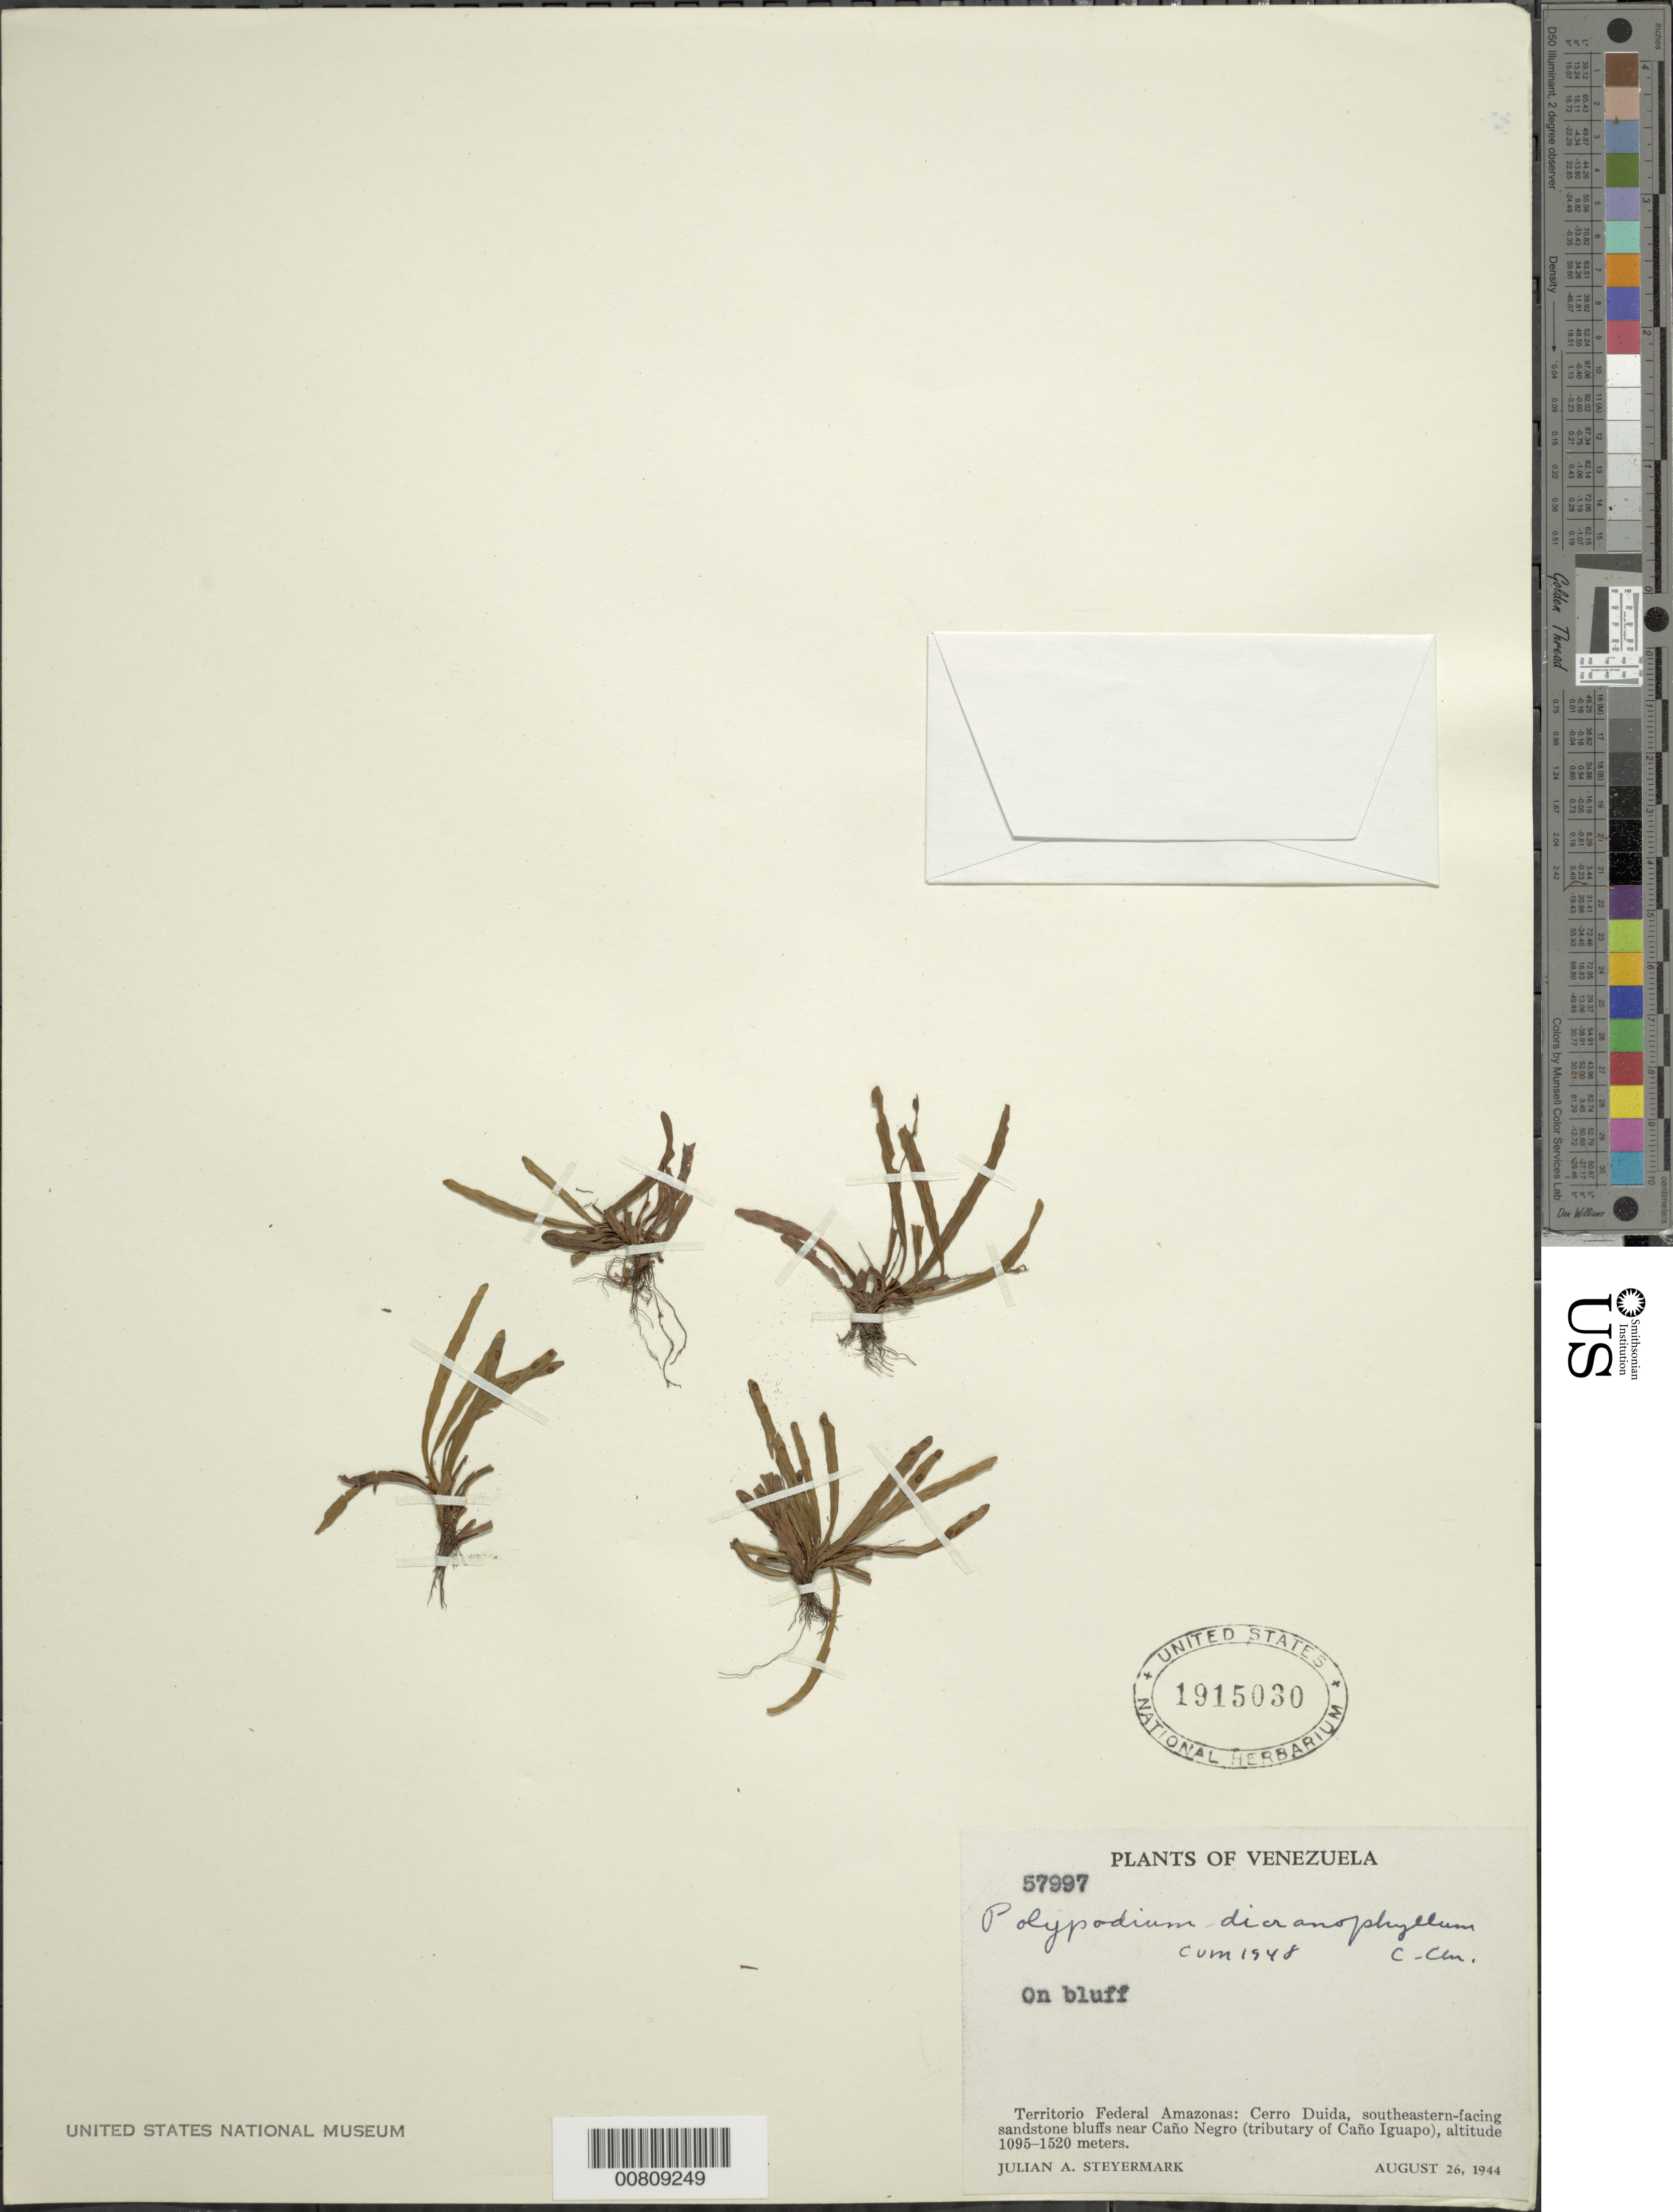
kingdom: Plantae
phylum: Tracheophyta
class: Polypodiopsida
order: Polypodiales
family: Polypodiaceae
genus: Cochlidium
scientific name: Cochlidium furcatum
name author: (Hook. & Grev.) C. Chr.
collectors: J. Steyermark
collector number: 57997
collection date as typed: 25-Aug-44 to 26-Aug-44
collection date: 1944-08-25/1944-08-26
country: Venezuela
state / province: Amazonas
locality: Cerro Duida, southeastern-facing slopes along Caño Negro (tributary of Caño Iguapo)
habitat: SE-facing slopes, sandstone bluffs, on bluff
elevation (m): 1095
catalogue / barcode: US 1915030